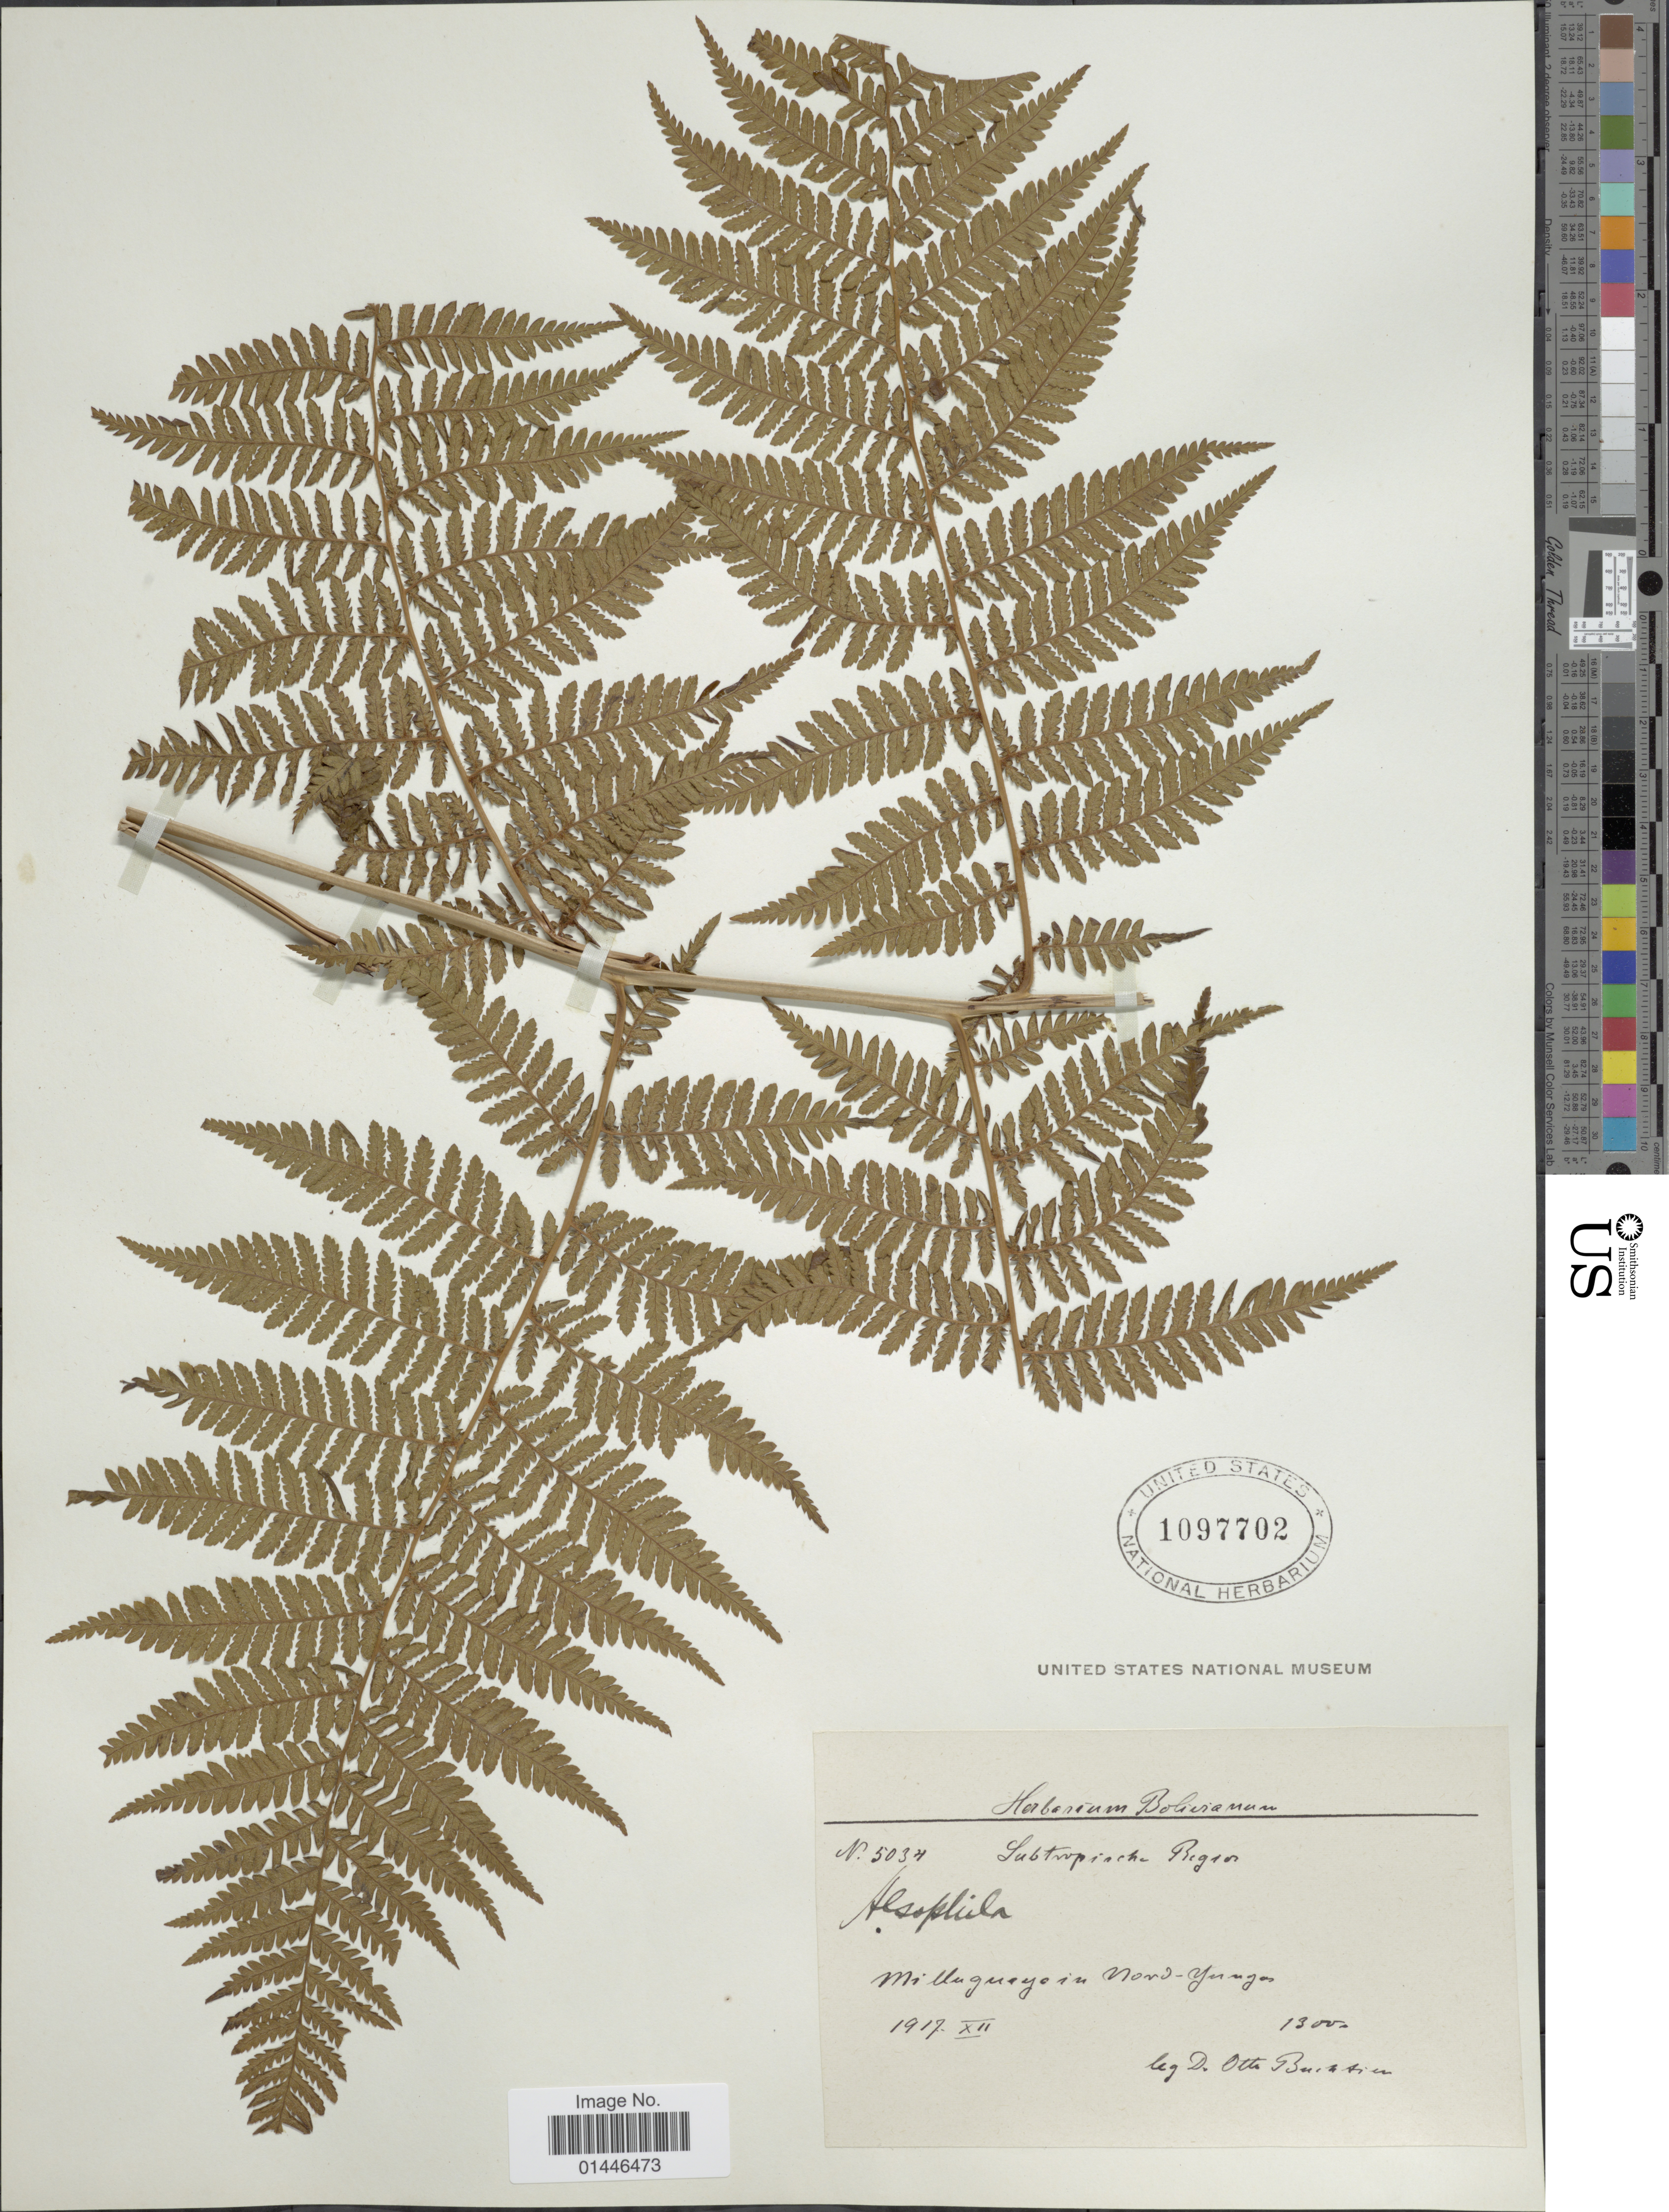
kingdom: Plantae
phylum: Tracheophyta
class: Polypodiopsida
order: Cyatheales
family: Dicksoniaceae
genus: Lophosoria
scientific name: Lophosoria quadripinnata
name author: (J.F. Gmel.) C. Chr.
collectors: O. Buchtien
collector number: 5034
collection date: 1917-12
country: Bolivia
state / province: La Paz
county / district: Nor Yungas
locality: Milluguaya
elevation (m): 1300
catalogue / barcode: US 1097702